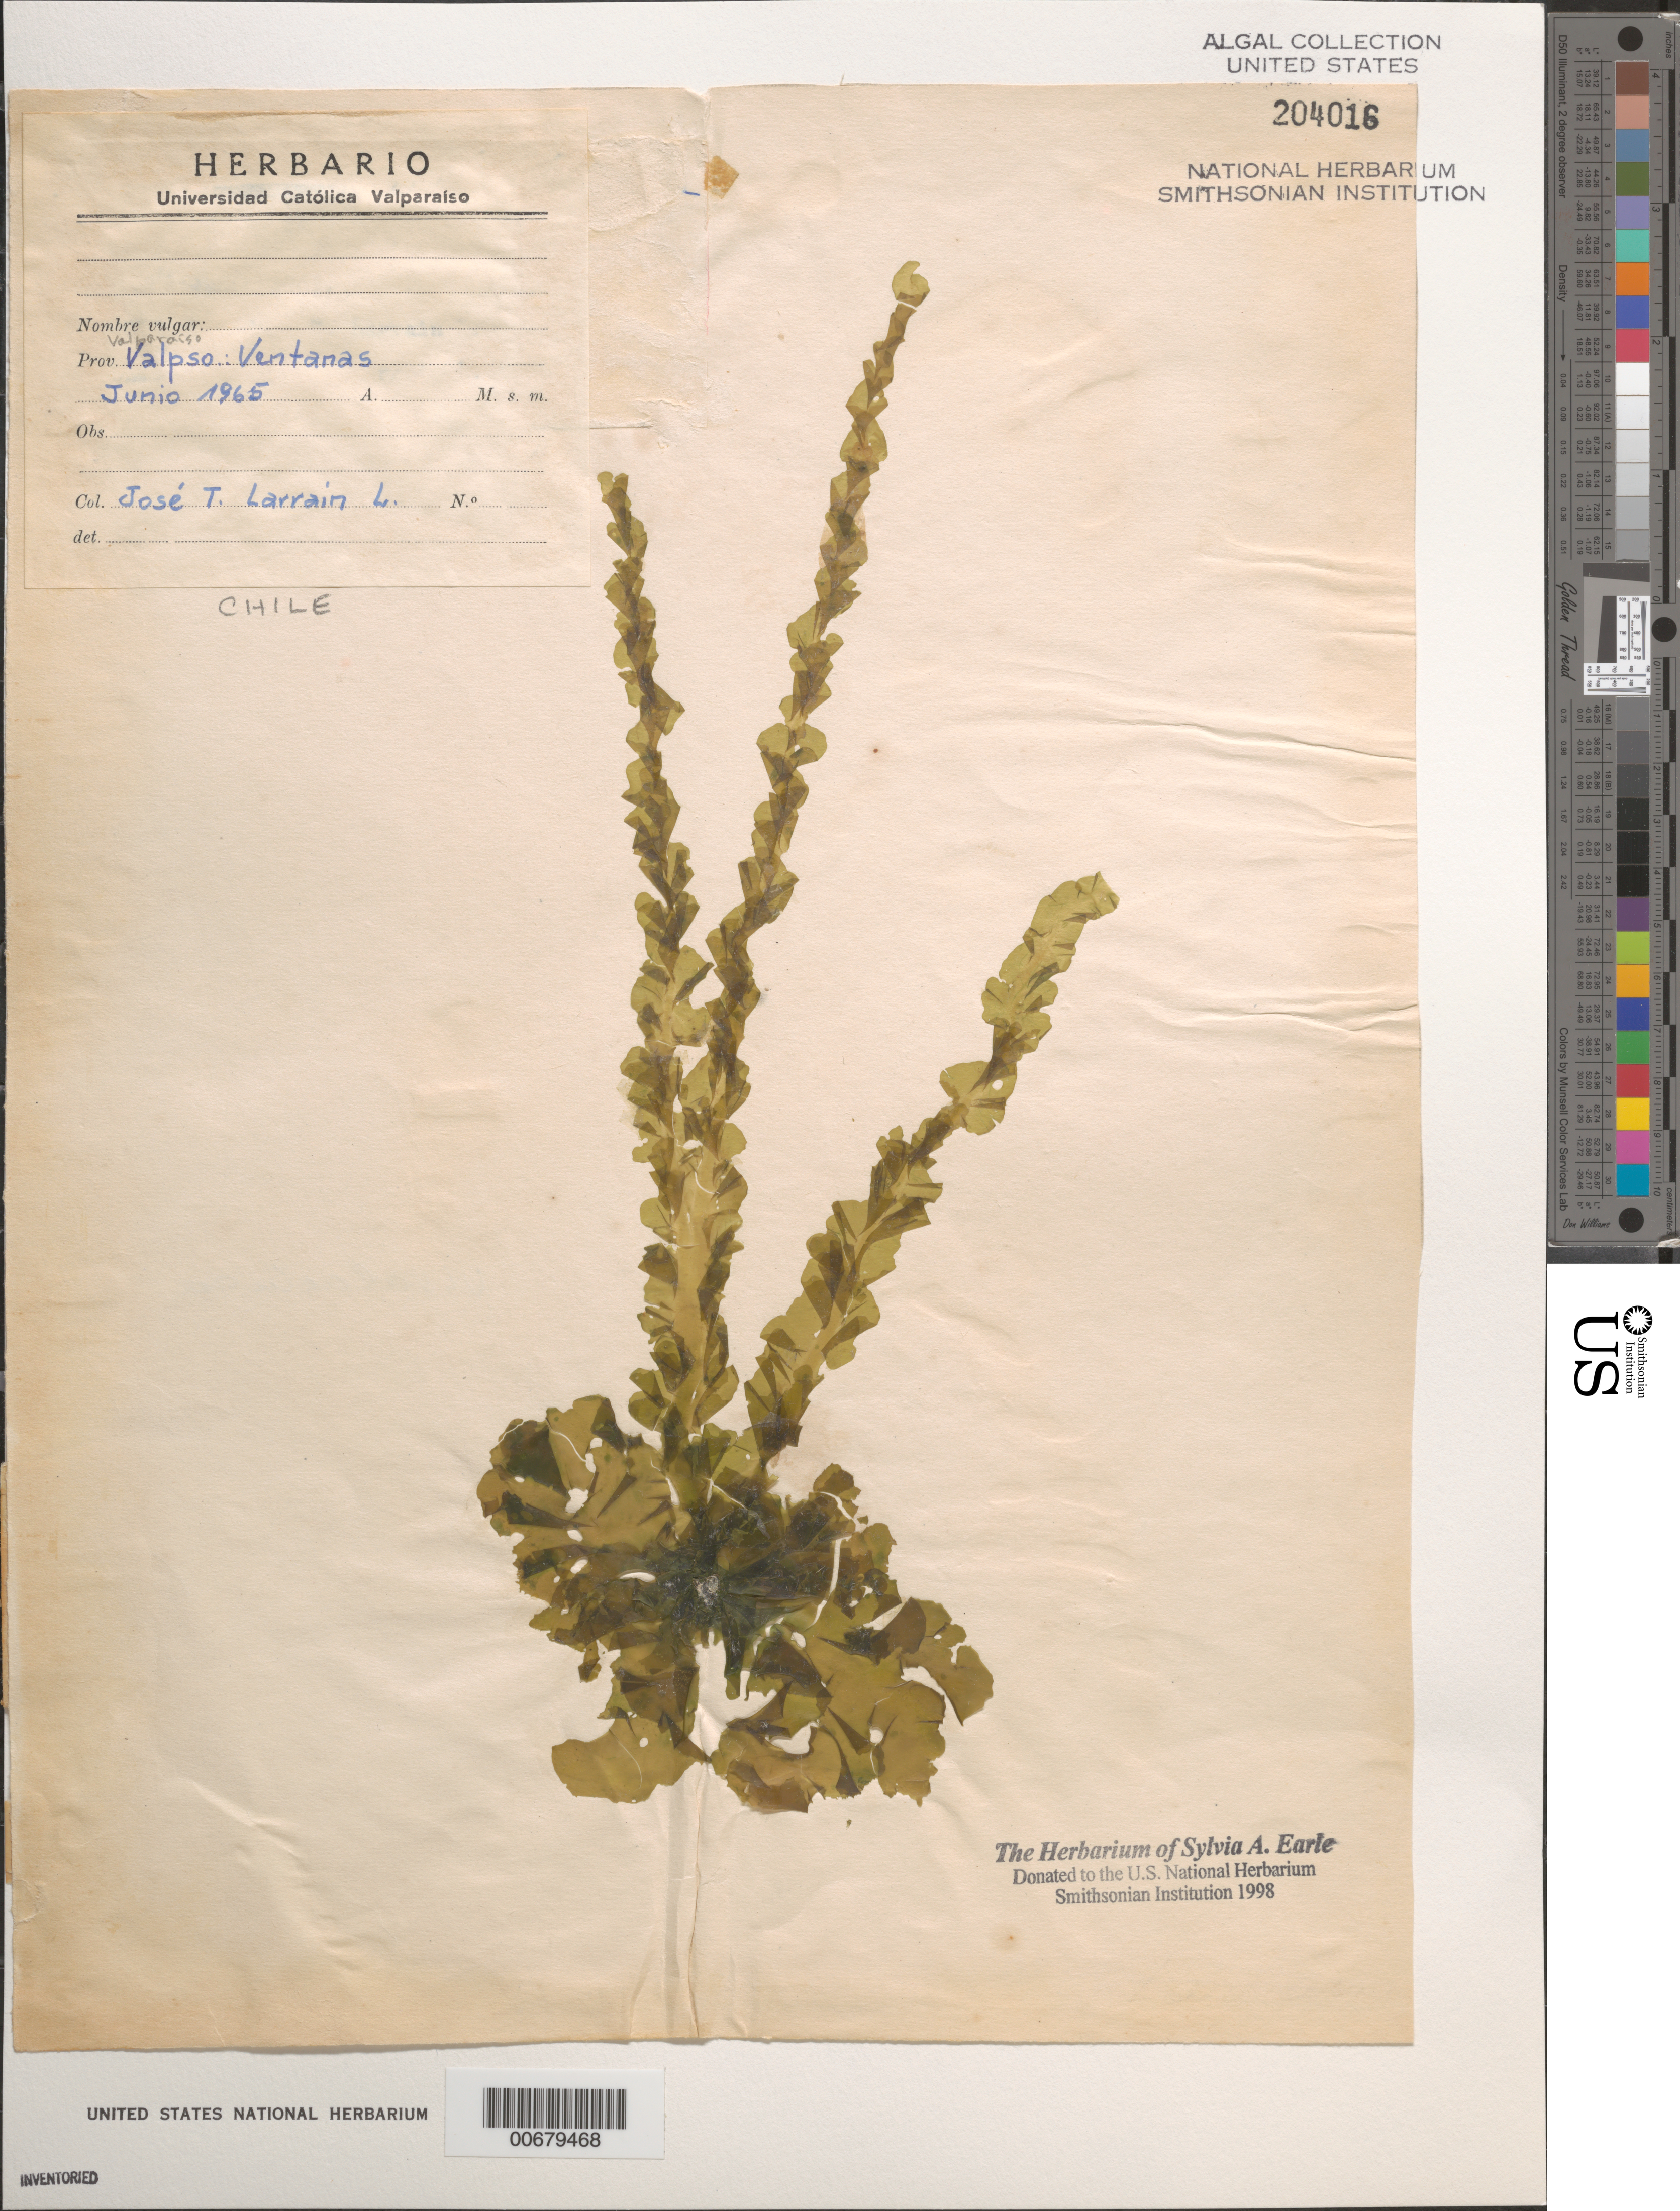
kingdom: Plantae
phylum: Chlorophyta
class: Ulvophyceae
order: Ulvales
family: Ulvaceae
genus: Ulva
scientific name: Ulva sp.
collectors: J. Larrain L.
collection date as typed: Jun 1965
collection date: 1965-06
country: Chile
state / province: Valparaíso (V)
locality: Ventanas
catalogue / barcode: US 204016